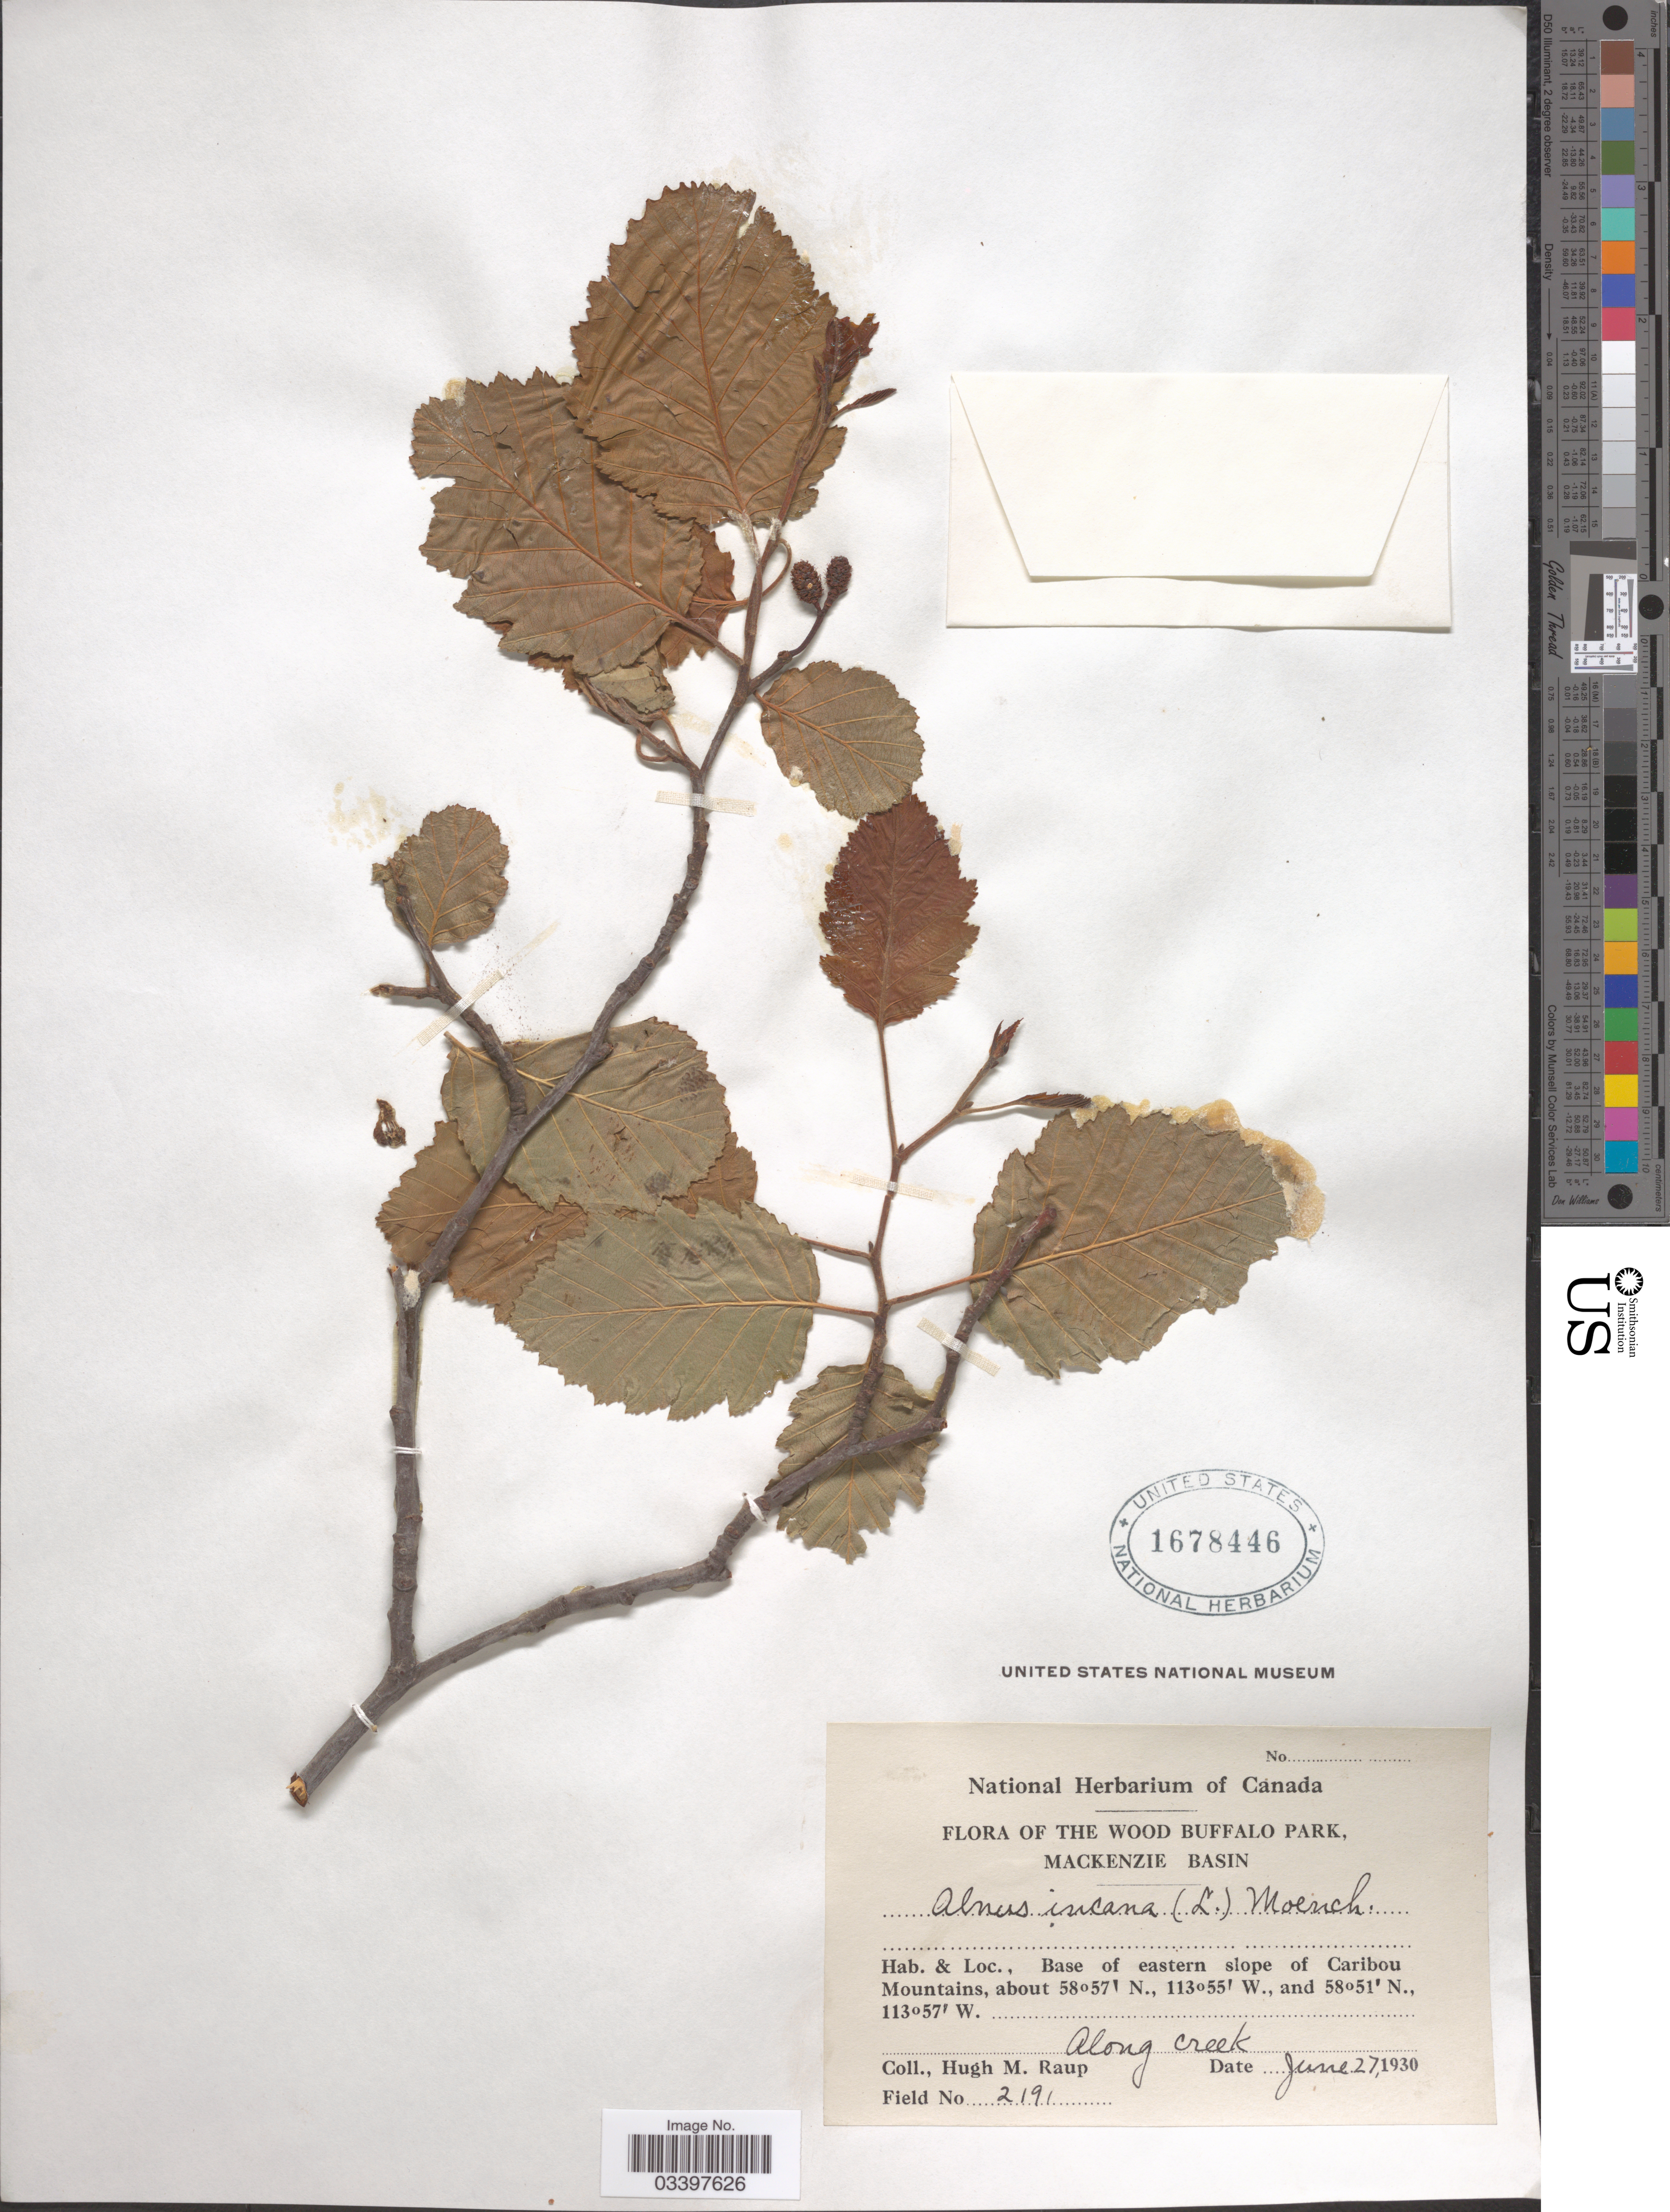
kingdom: Plantae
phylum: Tracheophyta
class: Magnoliopsida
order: Fagales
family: Betulaceae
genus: Alnus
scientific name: Alnus incana subsp. rugosa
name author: (Du Roi) R.T. Clausen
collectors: H. Raup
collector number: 2191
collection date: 1930-06-27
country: Canada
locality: The Wood Buffalo Park, Mackenzie Basin. Base of eastern slope of Caribou Mountains. Along creek.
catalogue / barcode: US 1678446